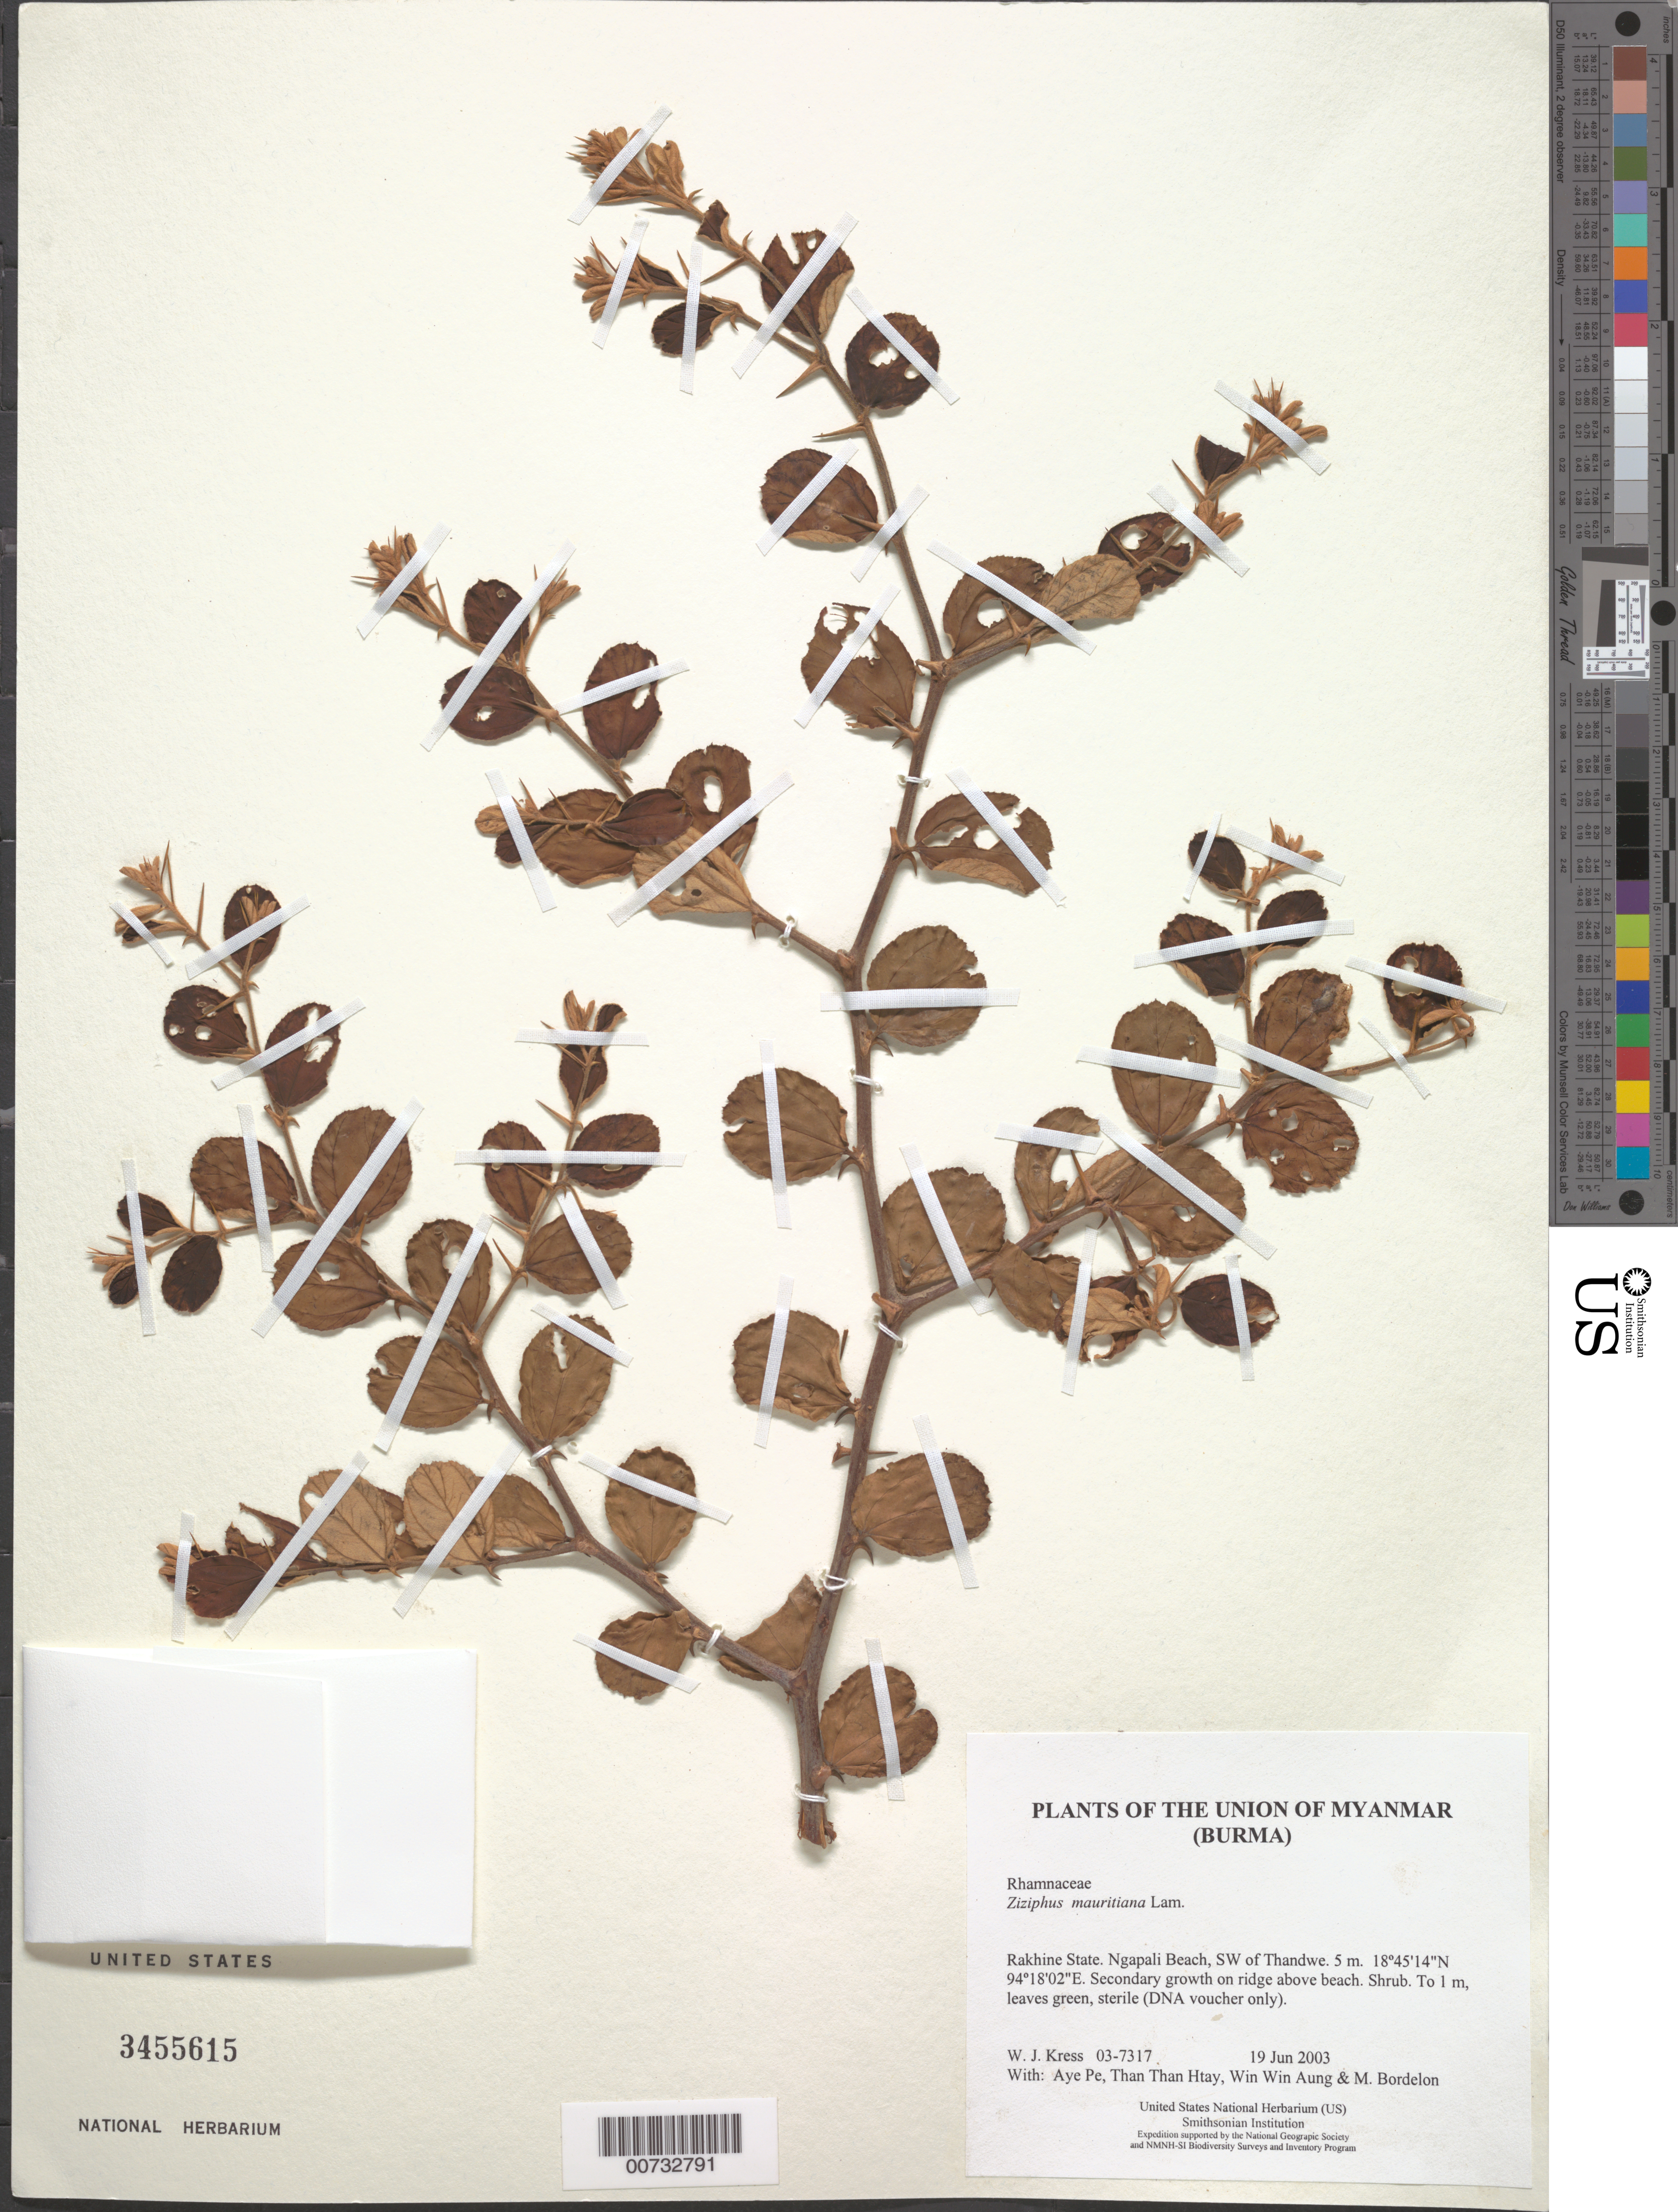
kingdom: Plantae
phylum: Tracheophyta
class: Magnoliopsida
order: Rosales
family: Rhamnaceae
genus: Ziziphus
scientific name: Ziziphus mauritiana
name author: Lam.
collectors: W. J. Kress, Aye Pe, Than Than Htay, Win Win Aung & M. Bordelon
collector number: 03-7317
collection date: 2003-06-19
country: Myanmar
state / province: Rakhine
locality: Ngapali Beach, SW of Thandwe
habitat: Secondary growth on ridge above beach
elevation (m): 5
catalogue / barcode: US 3455615